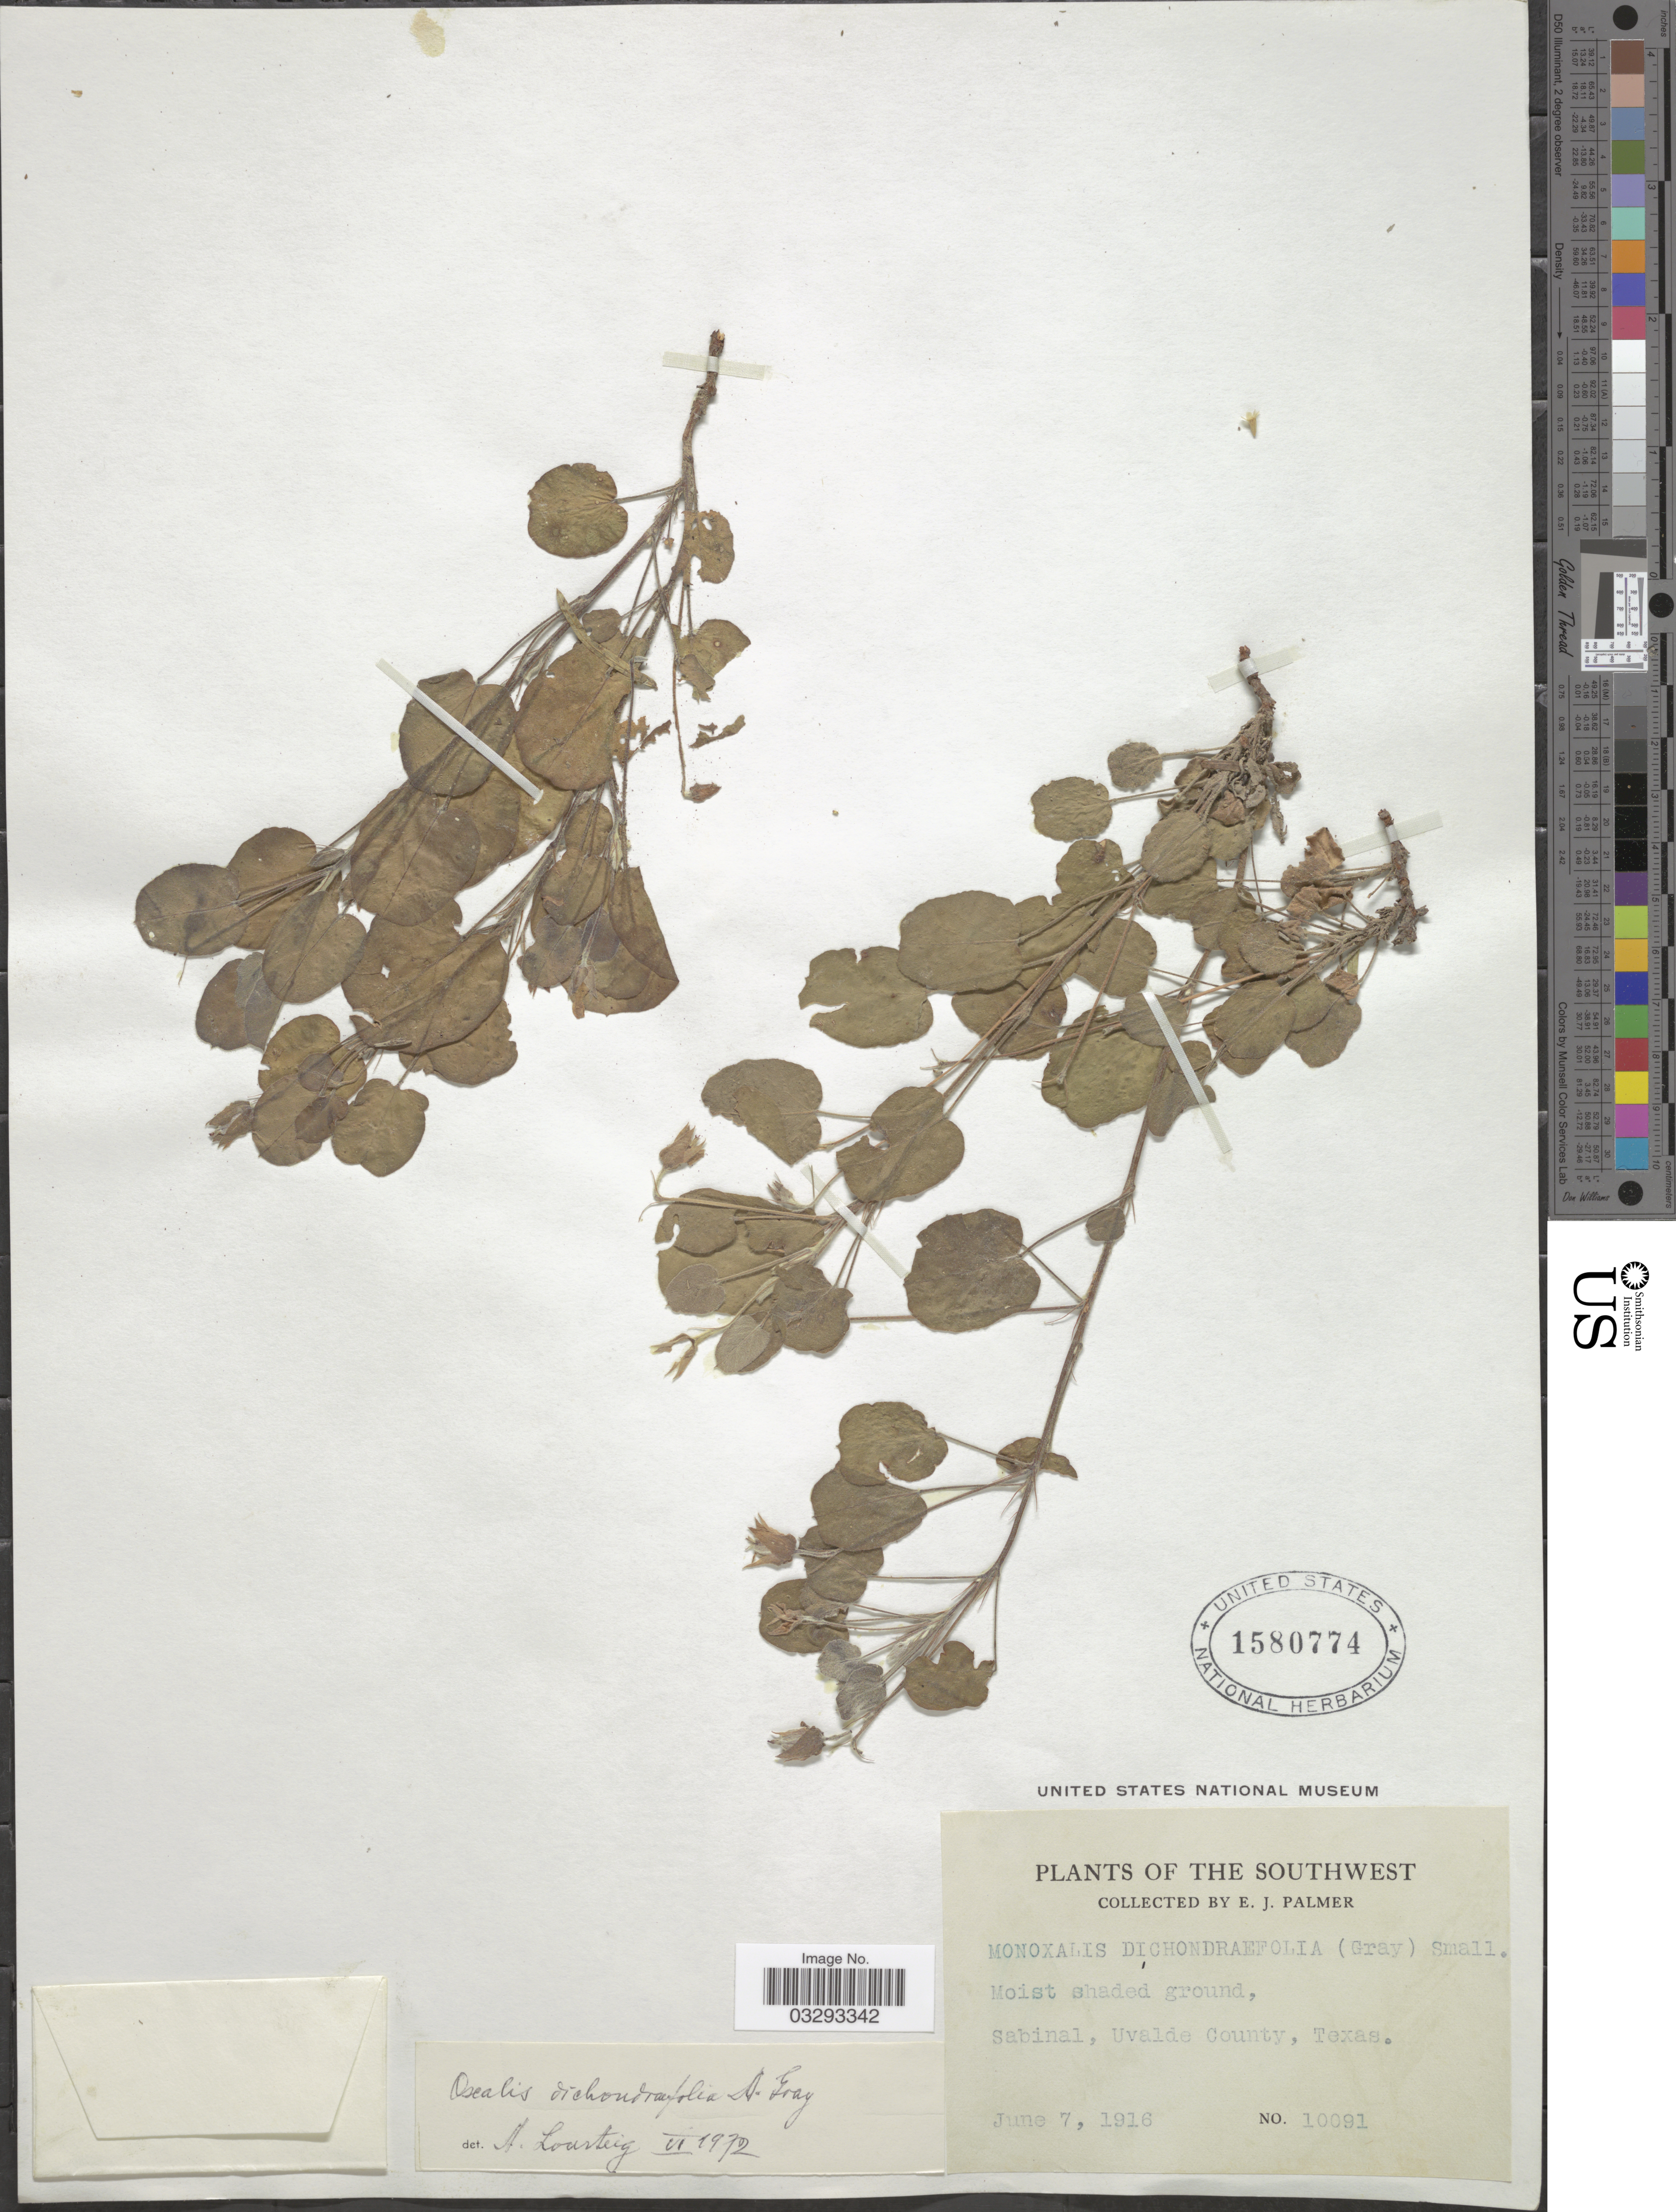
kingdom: Plantae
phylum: Tracheophyta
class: Magnoliopsida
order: Oxalidales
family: Oxalidaceae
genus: Oxalis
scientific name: Oxalis dichondraefolia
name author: A. Gray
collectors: E. J. Palmer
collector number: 10091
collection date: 1916-06-07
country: United States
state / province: Texas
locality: Southwest. Moist shaded ground, Sabinal, Uvalde County.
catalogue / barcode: US 1580774